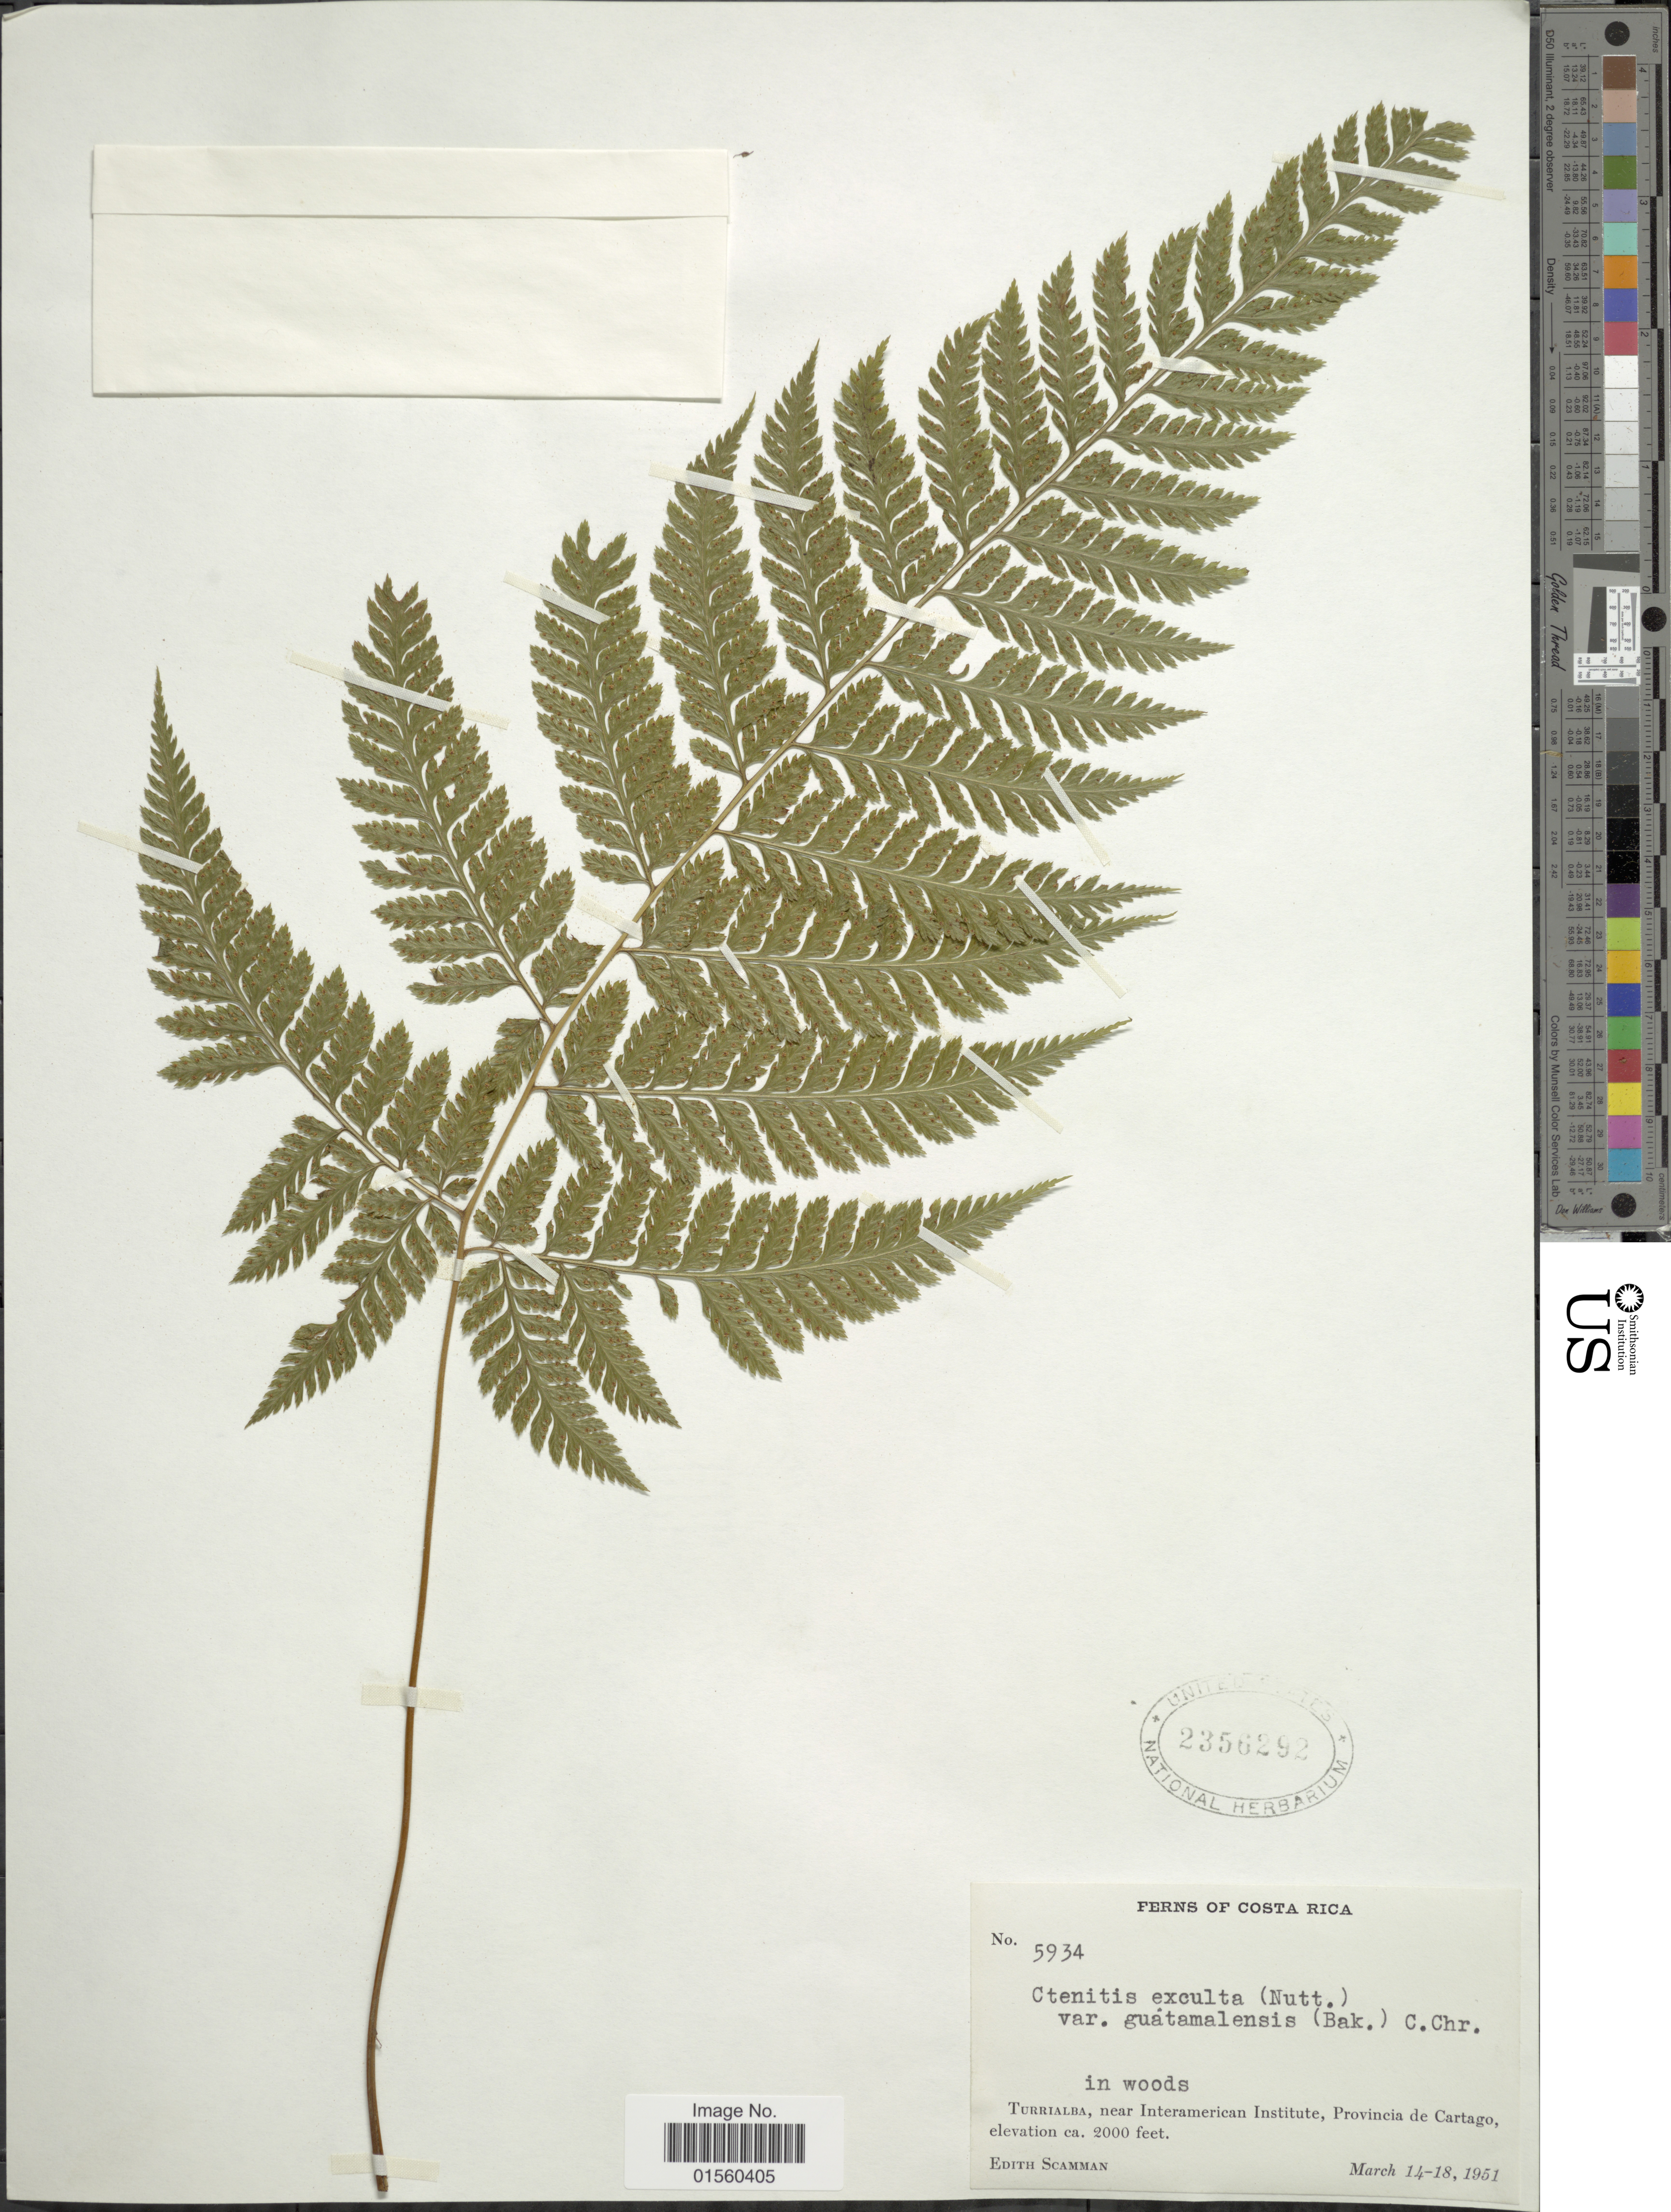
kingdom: Plantae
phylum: Tracheophyta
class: Polypodiopsida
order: Polypodiales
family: Dryopteridaceae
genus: Parapolystichum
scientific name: Parapolystichum excultum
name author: (Mett.) Labiak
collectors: E. Scamman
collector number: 5934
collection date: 1951-03-14/1951-03-18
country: Costa Rica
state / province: Cartago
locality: Turrialba, near Interamerican Institute, Province de Cartago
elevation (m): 610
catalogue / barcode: US 2356292